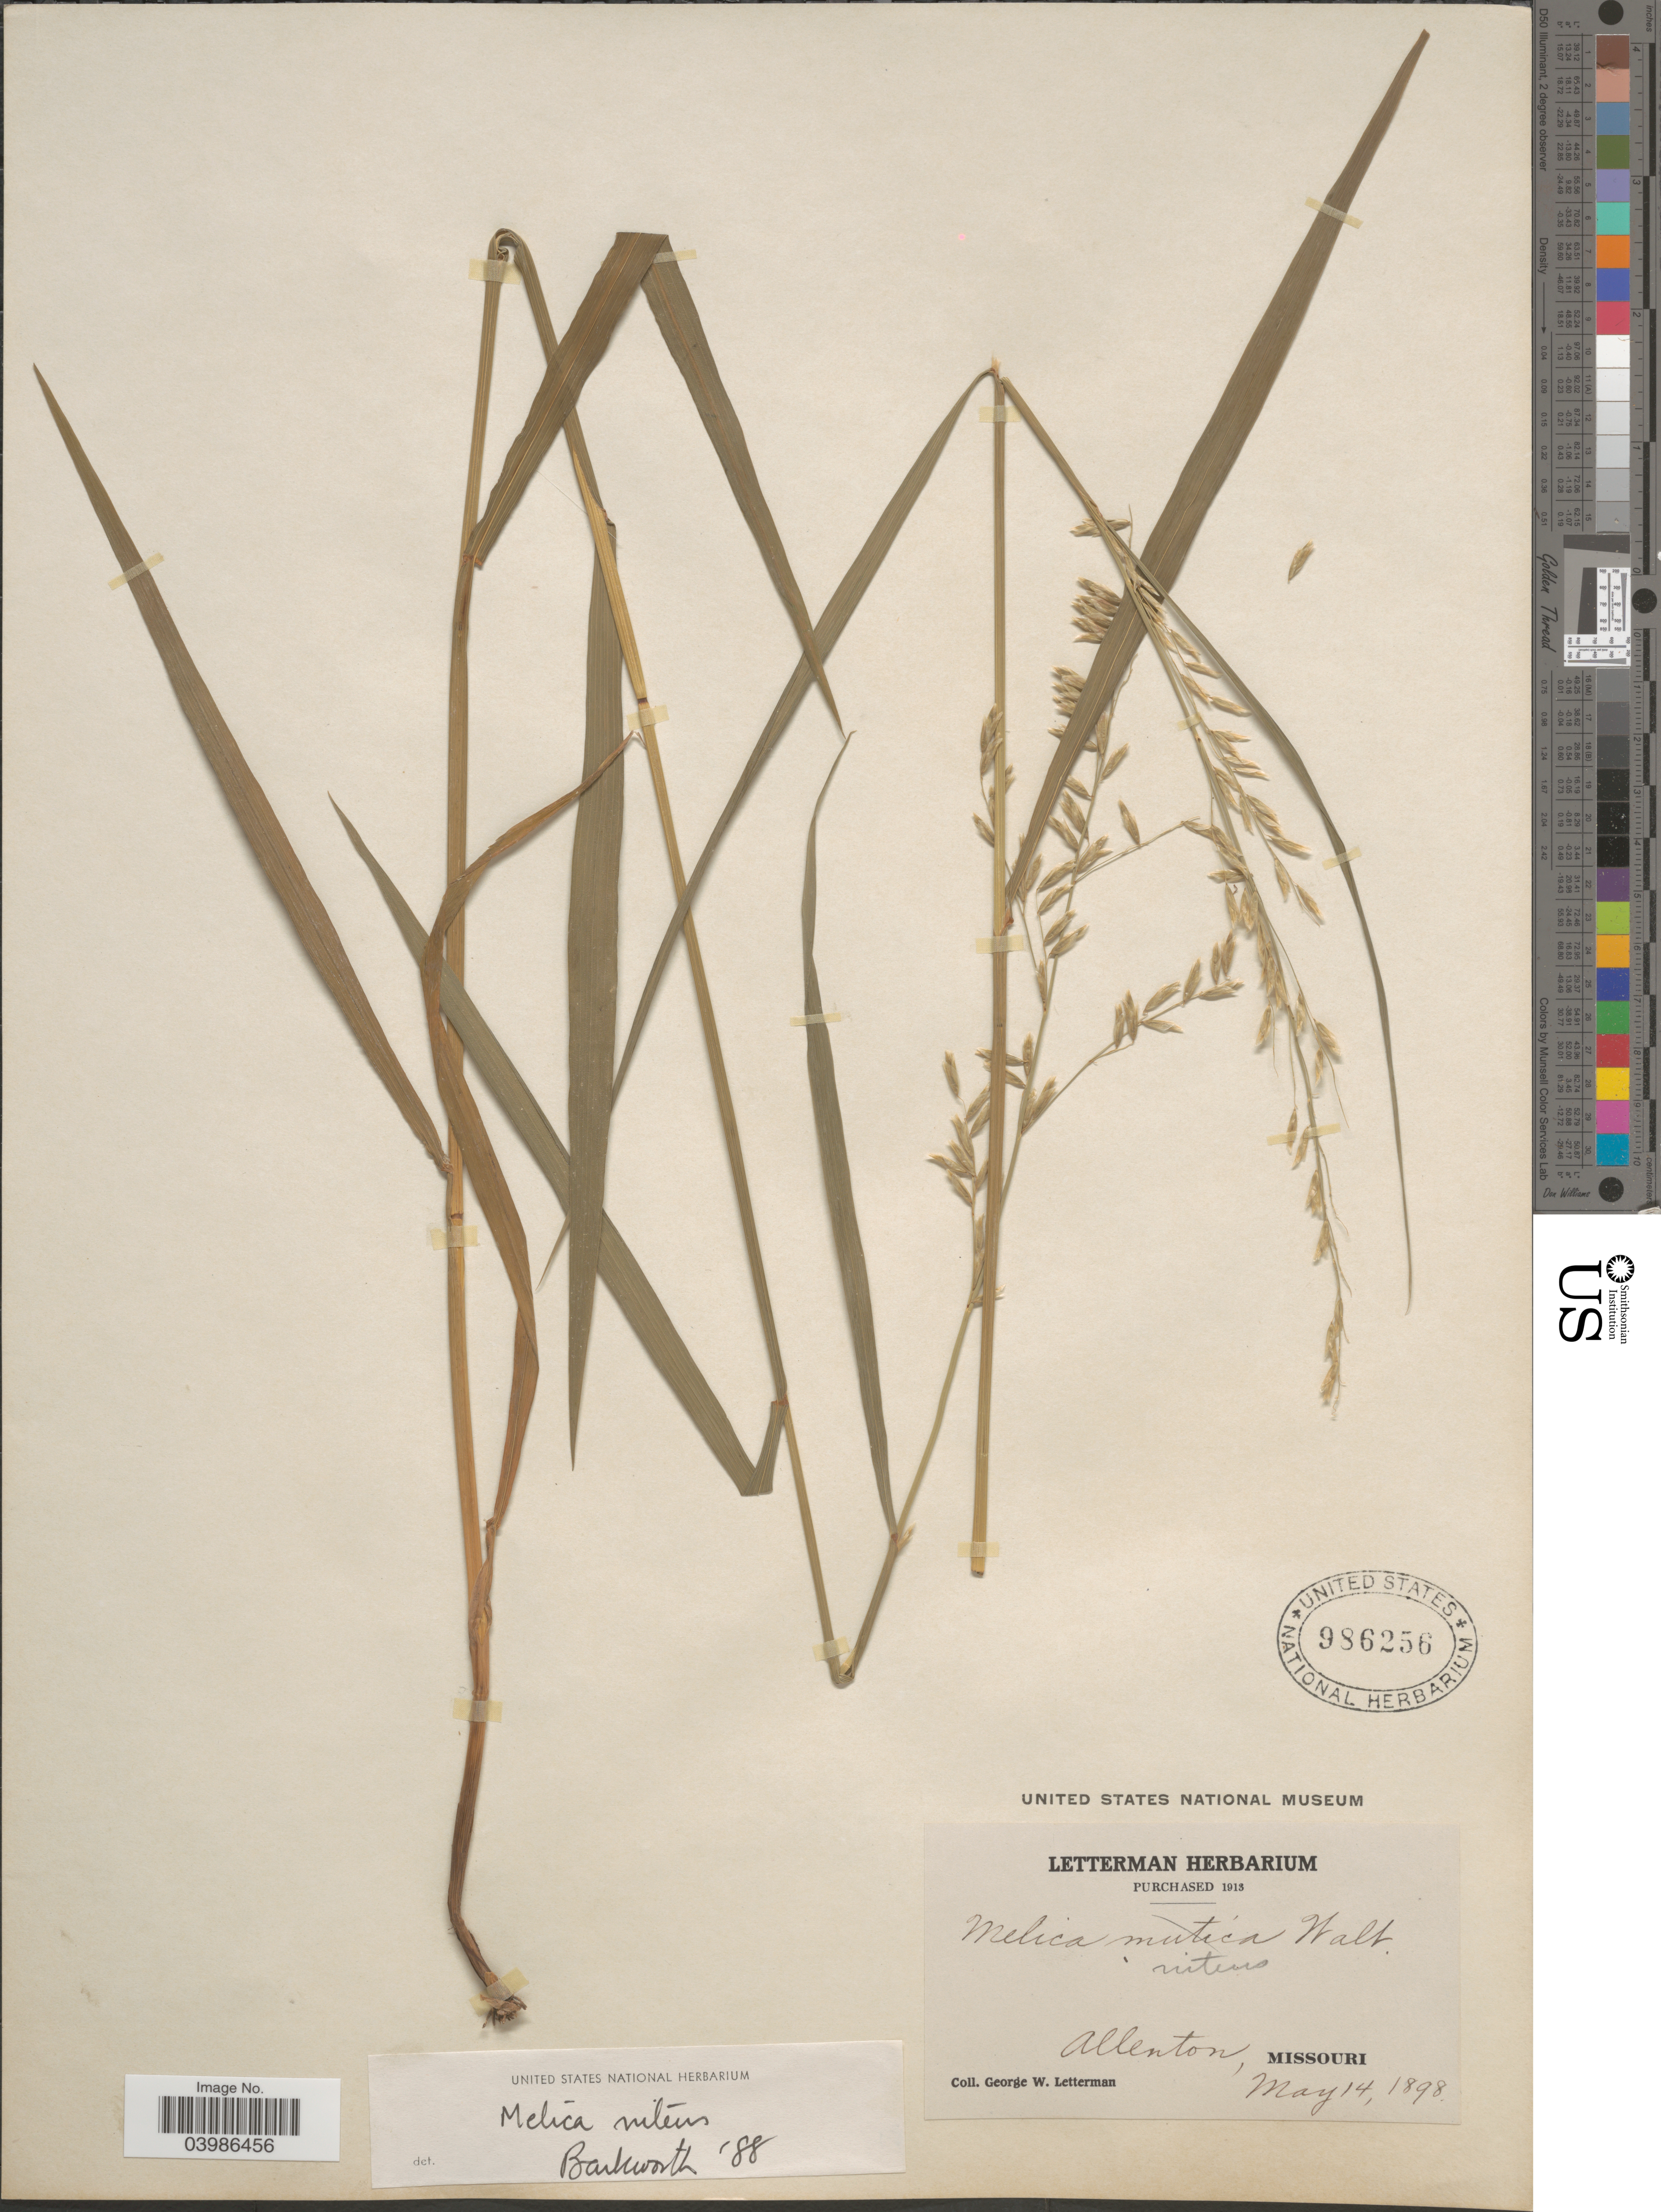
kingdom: Plantae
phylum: Tracheophyta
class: Liliopsida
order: Poales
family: Poaceae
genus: Melica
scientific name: Melica nitens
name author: (Scribn.) Nutt. ex Piper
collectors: G. W. Letterman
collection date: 1898-05-14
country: United States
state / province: Missouri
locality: Allenton.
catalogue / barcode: US 986256